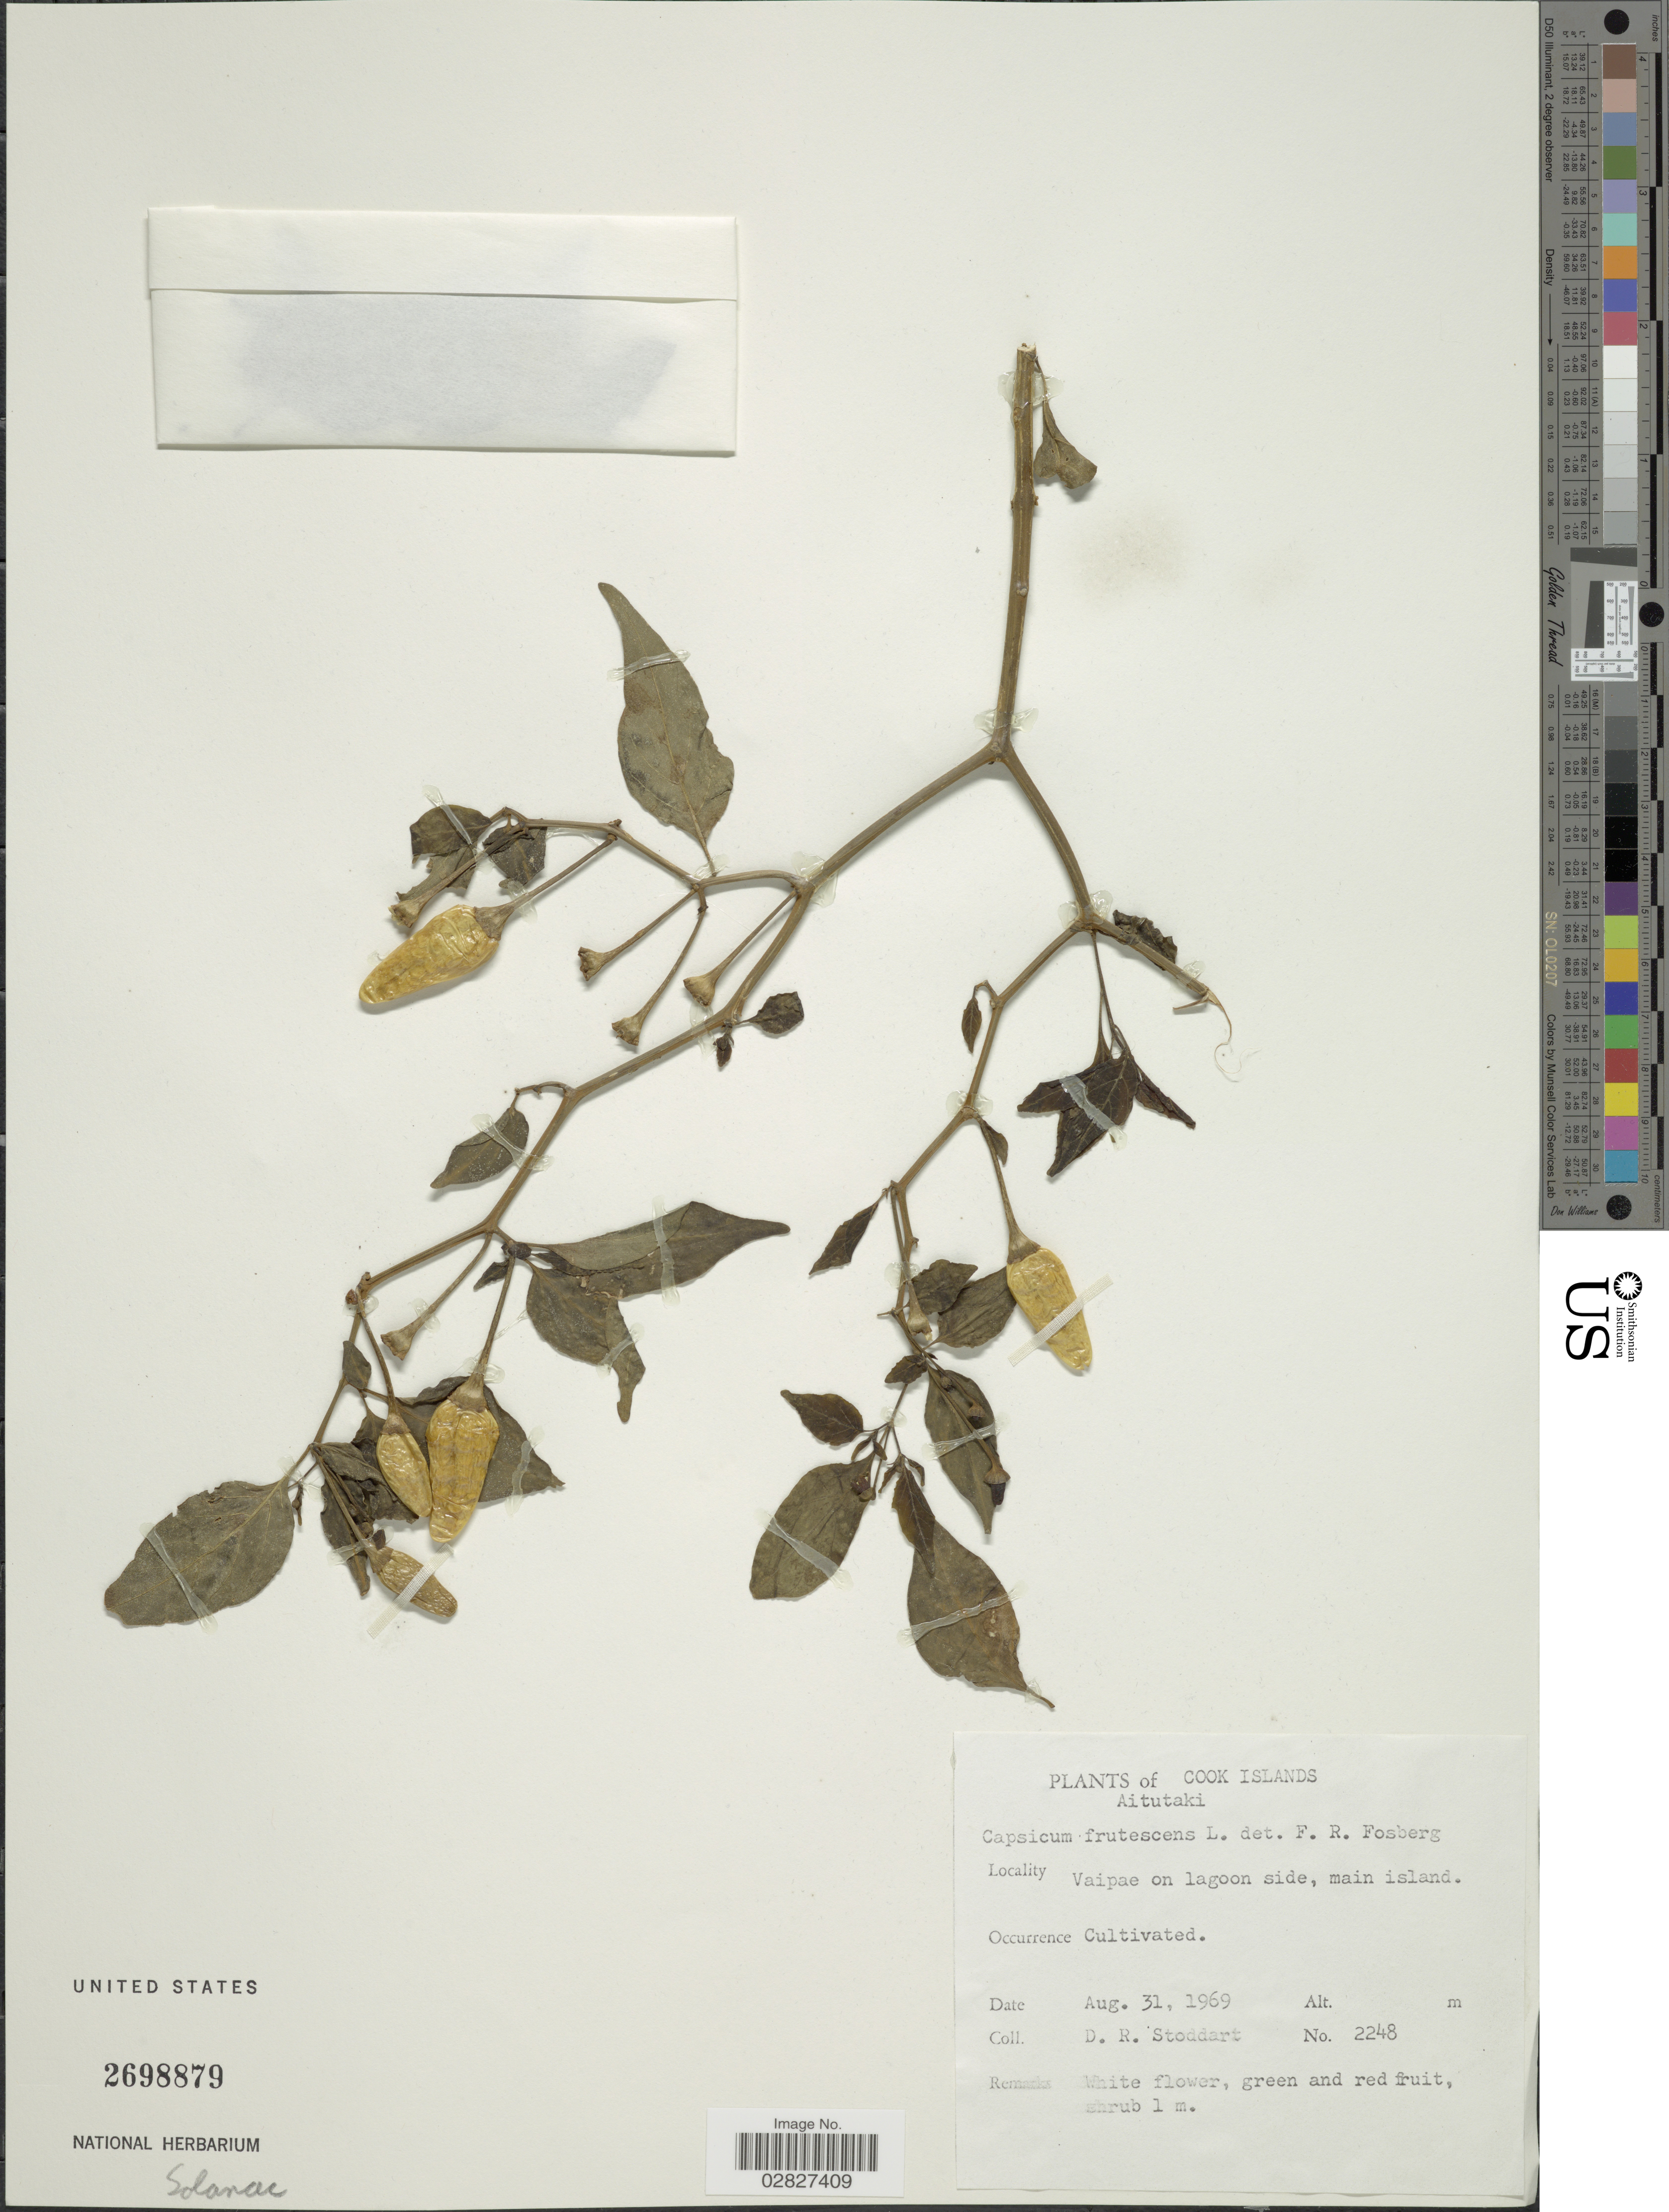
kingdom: Plantae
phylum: Tracheophyta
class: Magnoliopsida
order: Solanales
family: Solanaceae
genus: Capsicum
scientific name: Capsicum frutescens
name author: L.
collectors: D. R. Stoddart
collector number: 2248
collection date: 1969-08-31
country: Cook Islands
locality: Aitutaki. Vaipae on lagoon side, main island.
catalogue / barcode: US 2698879